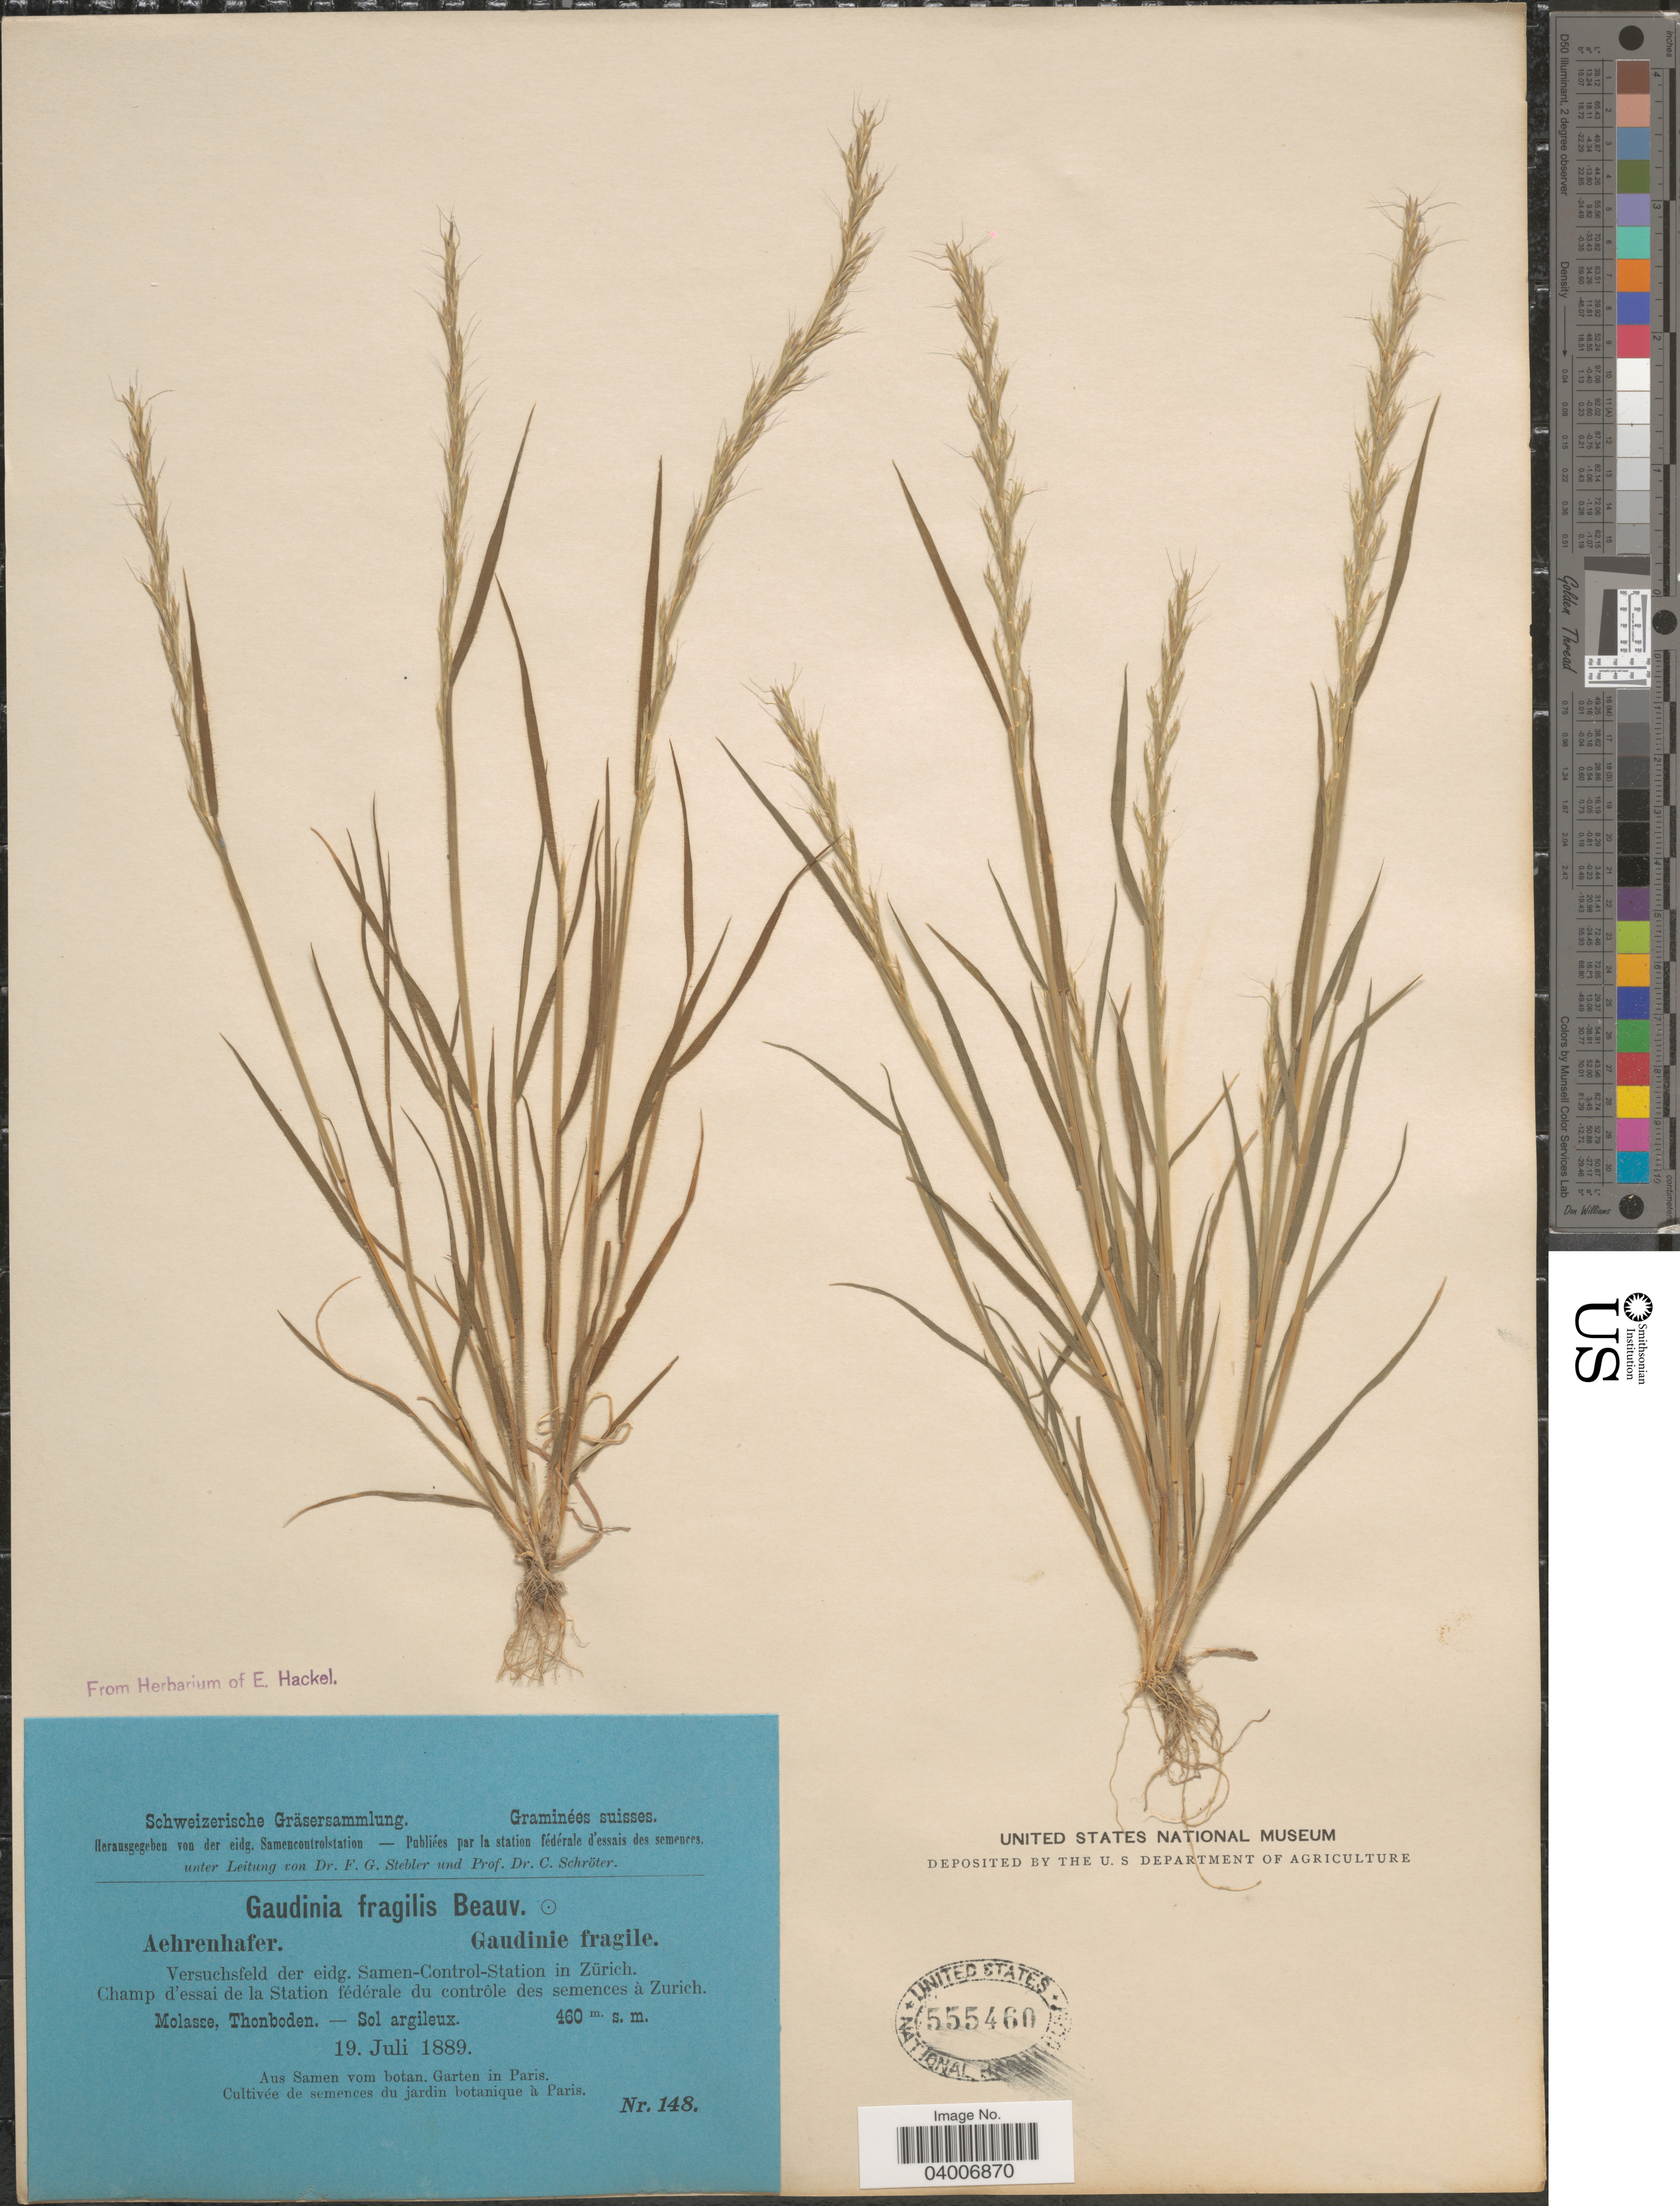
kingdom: Plantae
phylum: Tracheophyta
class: Liliopsida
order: Poales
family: Poaceae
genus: Gaudinia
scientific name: Gaudinia fragilis var. fragilis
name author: (L.) P. Beauv.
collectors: Stebler, F.G. & Schröter, C.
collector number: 148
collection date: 1889-07-19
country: Switzerland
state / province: Zurich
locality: Versuchsfeld der eidg. Samen-Control-Station in Zürich. Champ d' essai de la Station fédérale du contrôle des semences à Zurich. Molasse, Thonboden.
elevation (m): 460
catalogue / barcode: US 555460